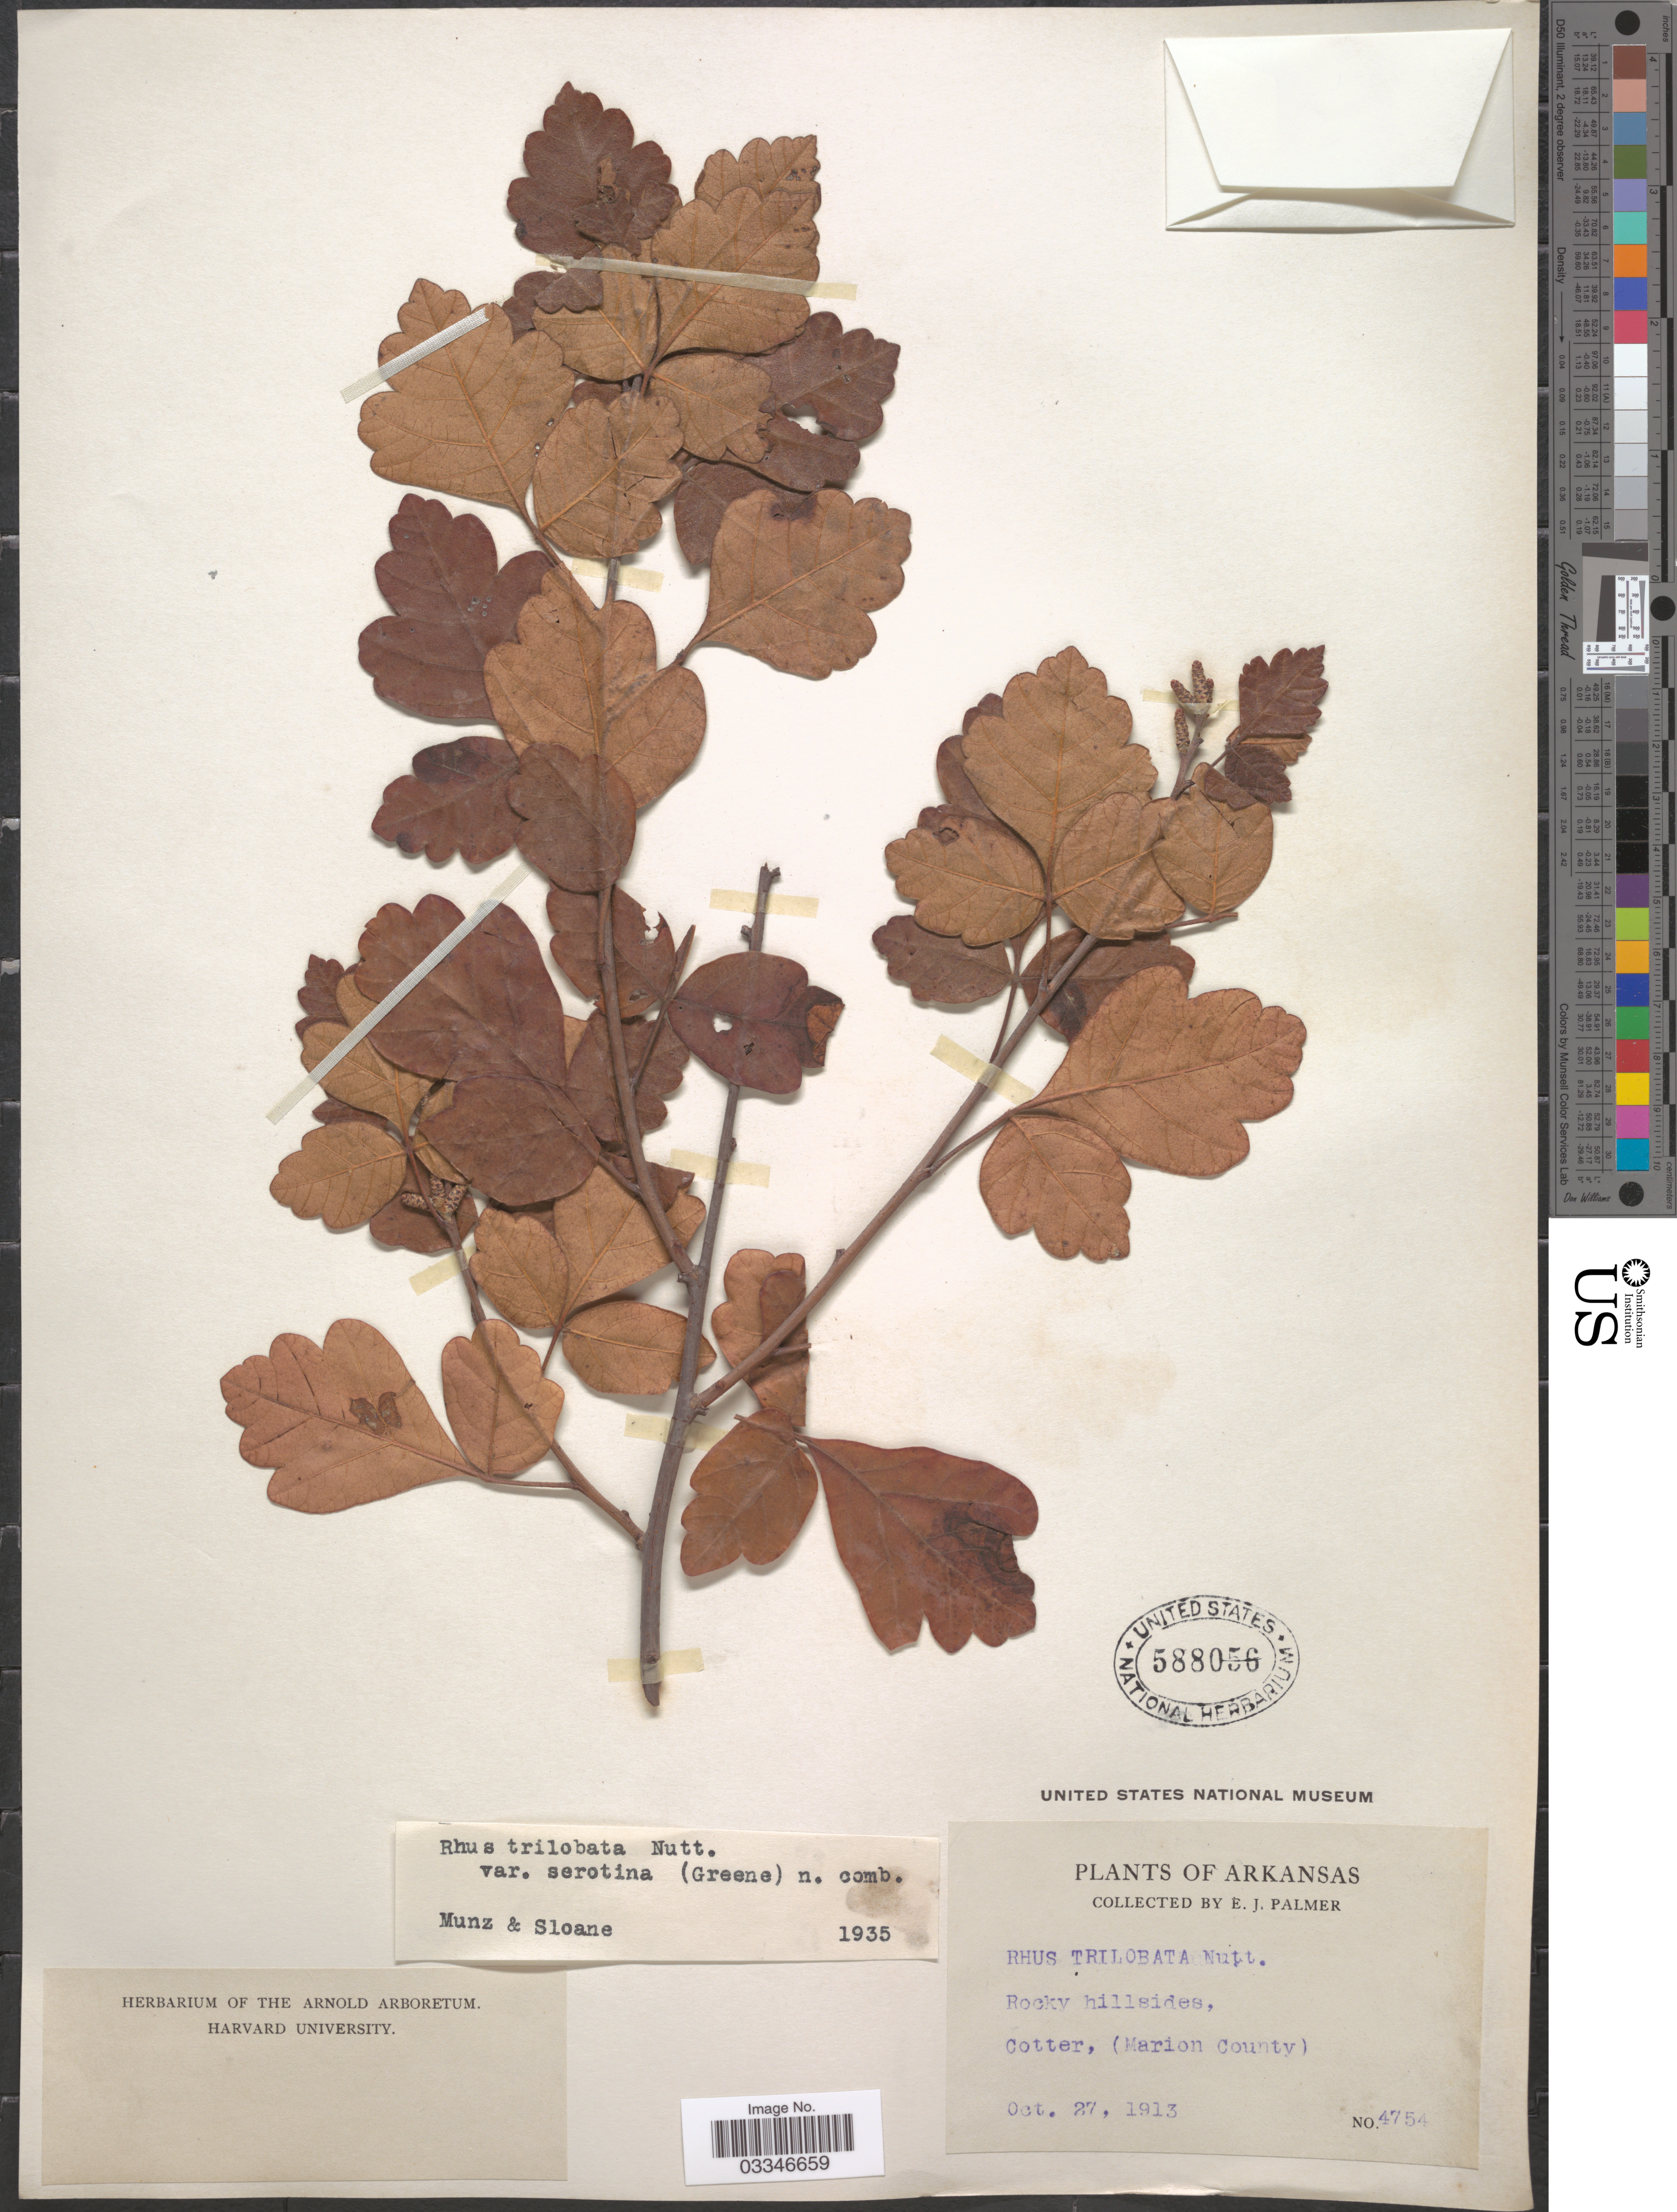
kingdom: Plantae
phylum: Tracheophyta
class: Magnoliopsida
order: Sapindales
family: Anacardiaceae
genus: Rhus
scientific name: Rhus trilobata var. serotina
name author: (Greene) F.A. Barkley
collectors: E. J. Palmer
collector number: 4754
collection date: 1913-10-27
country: United States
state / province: Arkansas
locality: Cotter, (Marion County).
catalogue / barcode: US 588056